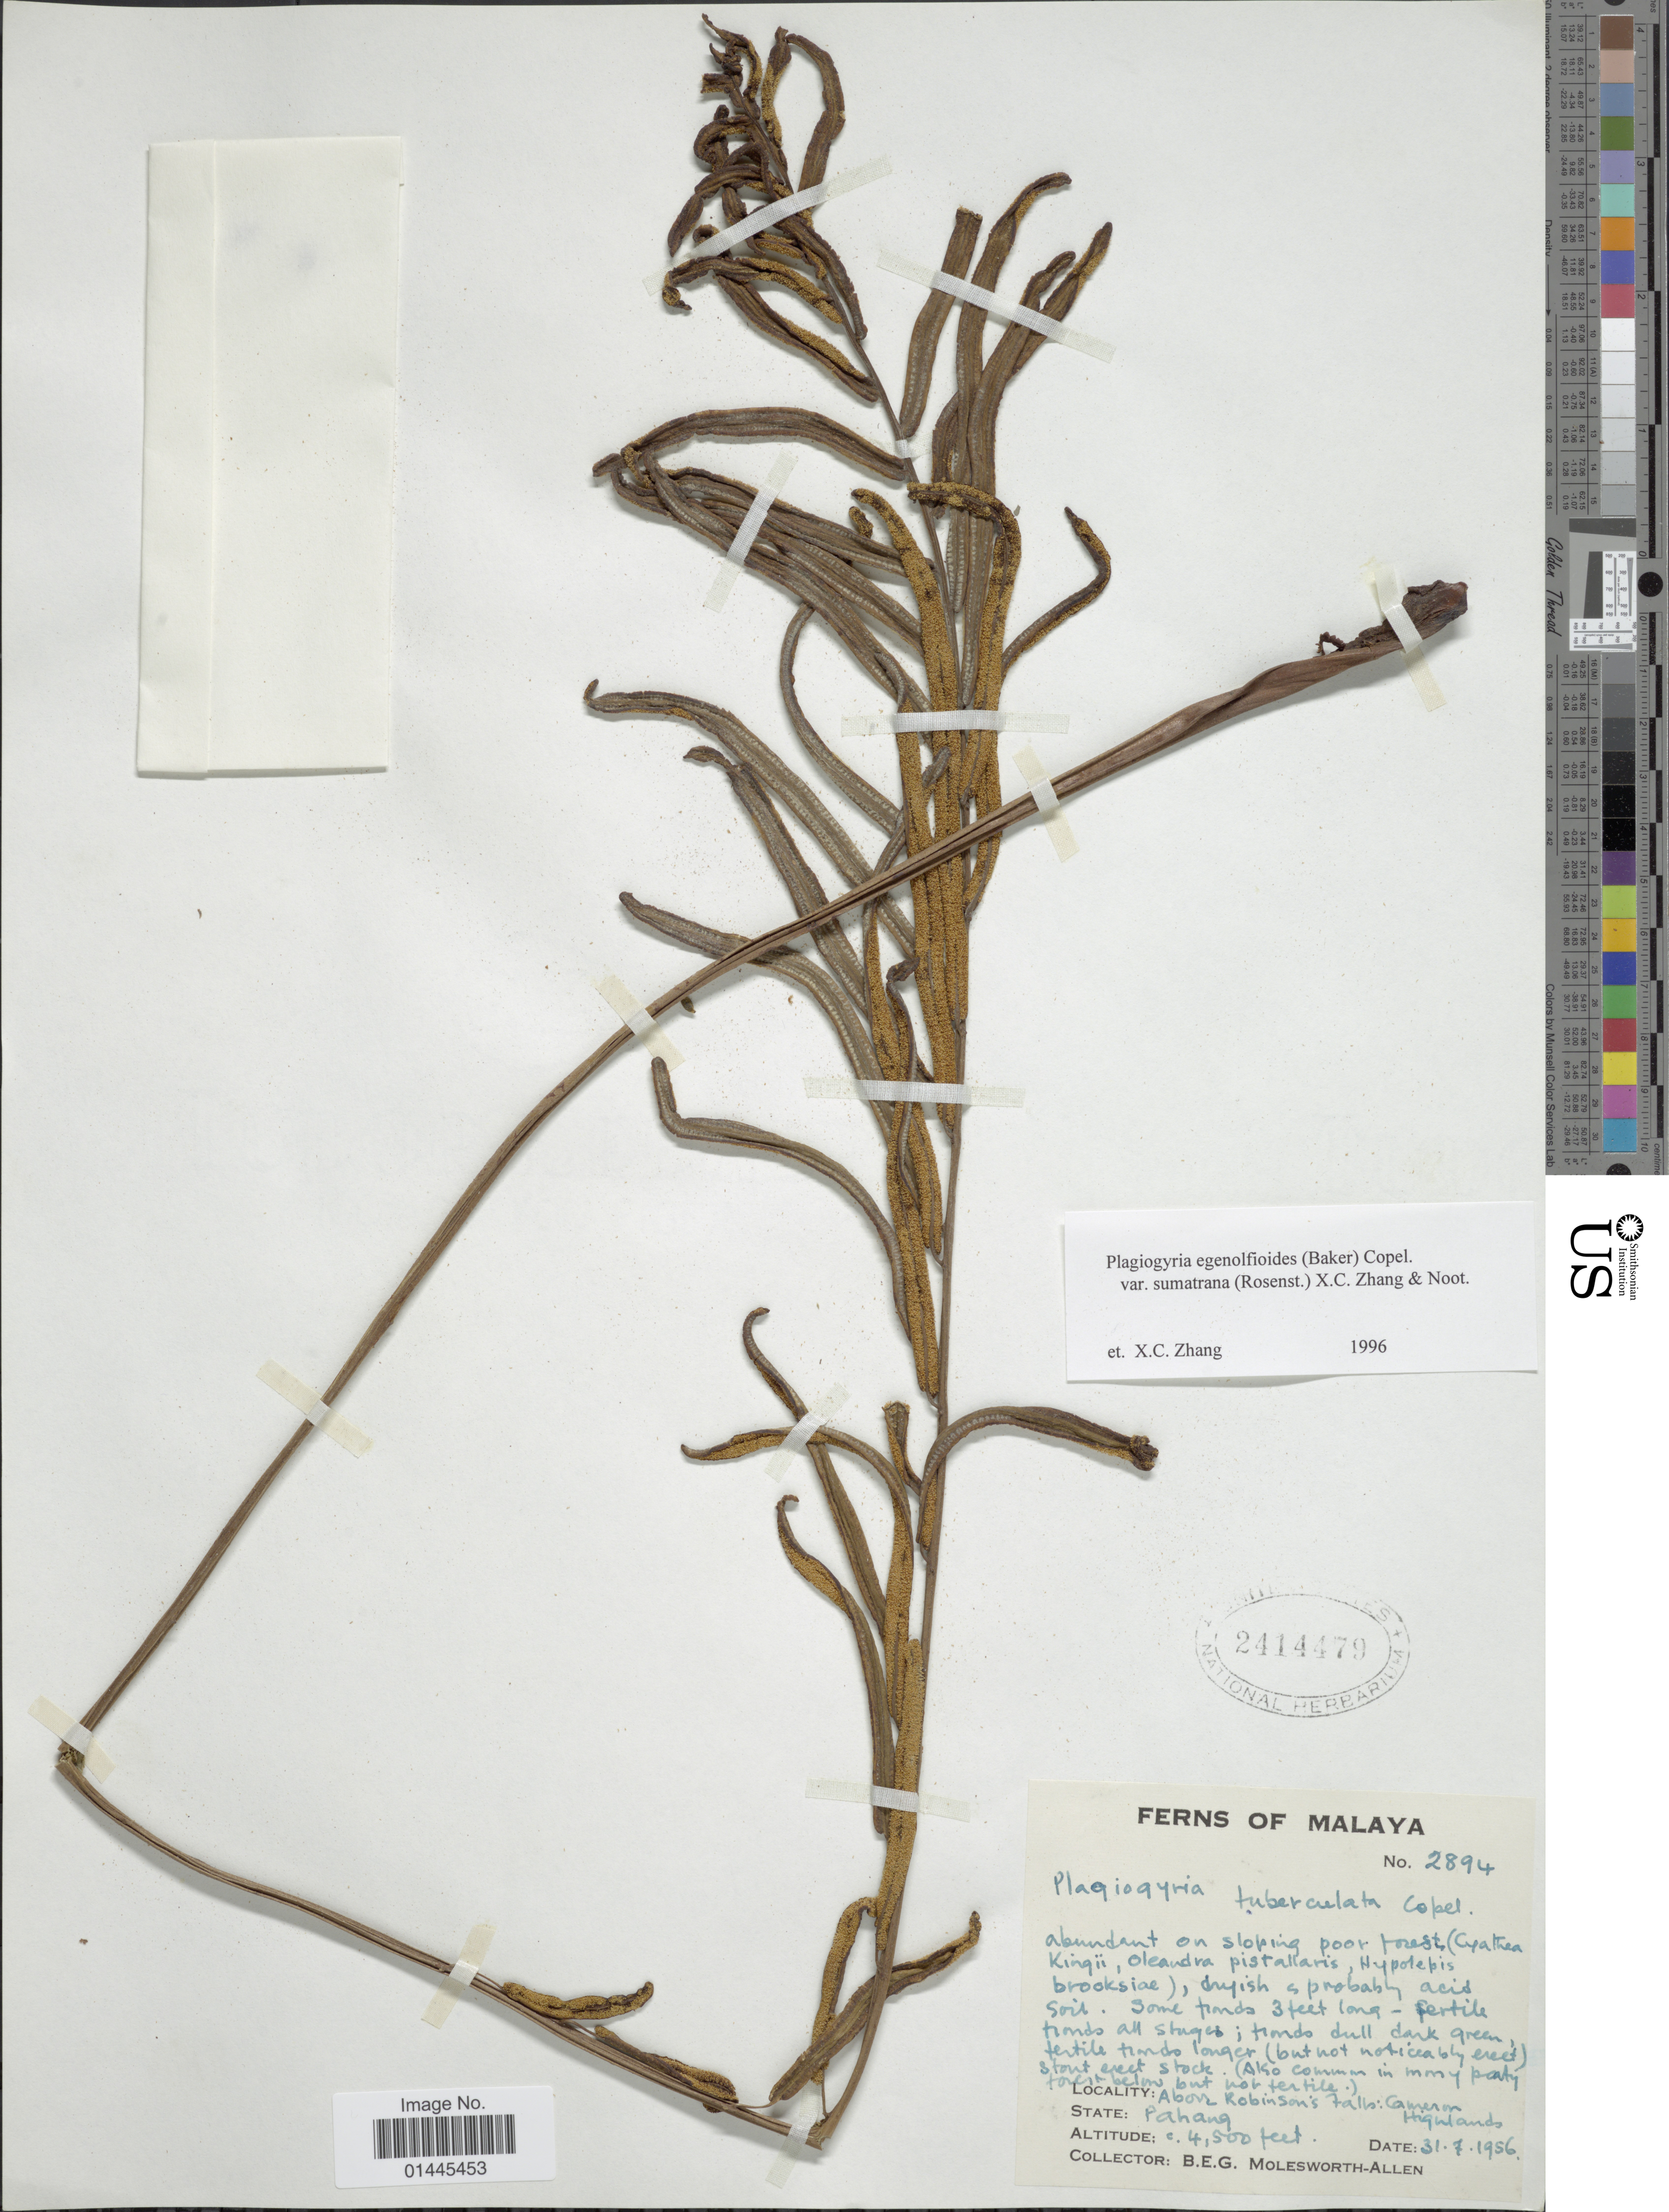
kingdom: Plantae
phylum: Tracheophyta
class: Polypodiopsida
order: Cyatheales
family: Plagiogyriaceae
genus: Plagiogyria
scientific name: Plagiogyria egenolfioides var. sumatrana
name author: (Rosenst.) X.C. Zhang & Noot.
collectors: B. E. G. Molesworth-Allen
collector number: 2894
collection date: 1956-07-31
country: Malaysia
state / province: Pahang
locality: On sloping forest. Above Robinson's Falls, Cameron Highlands.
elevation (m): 1372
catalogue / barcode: US 2414479